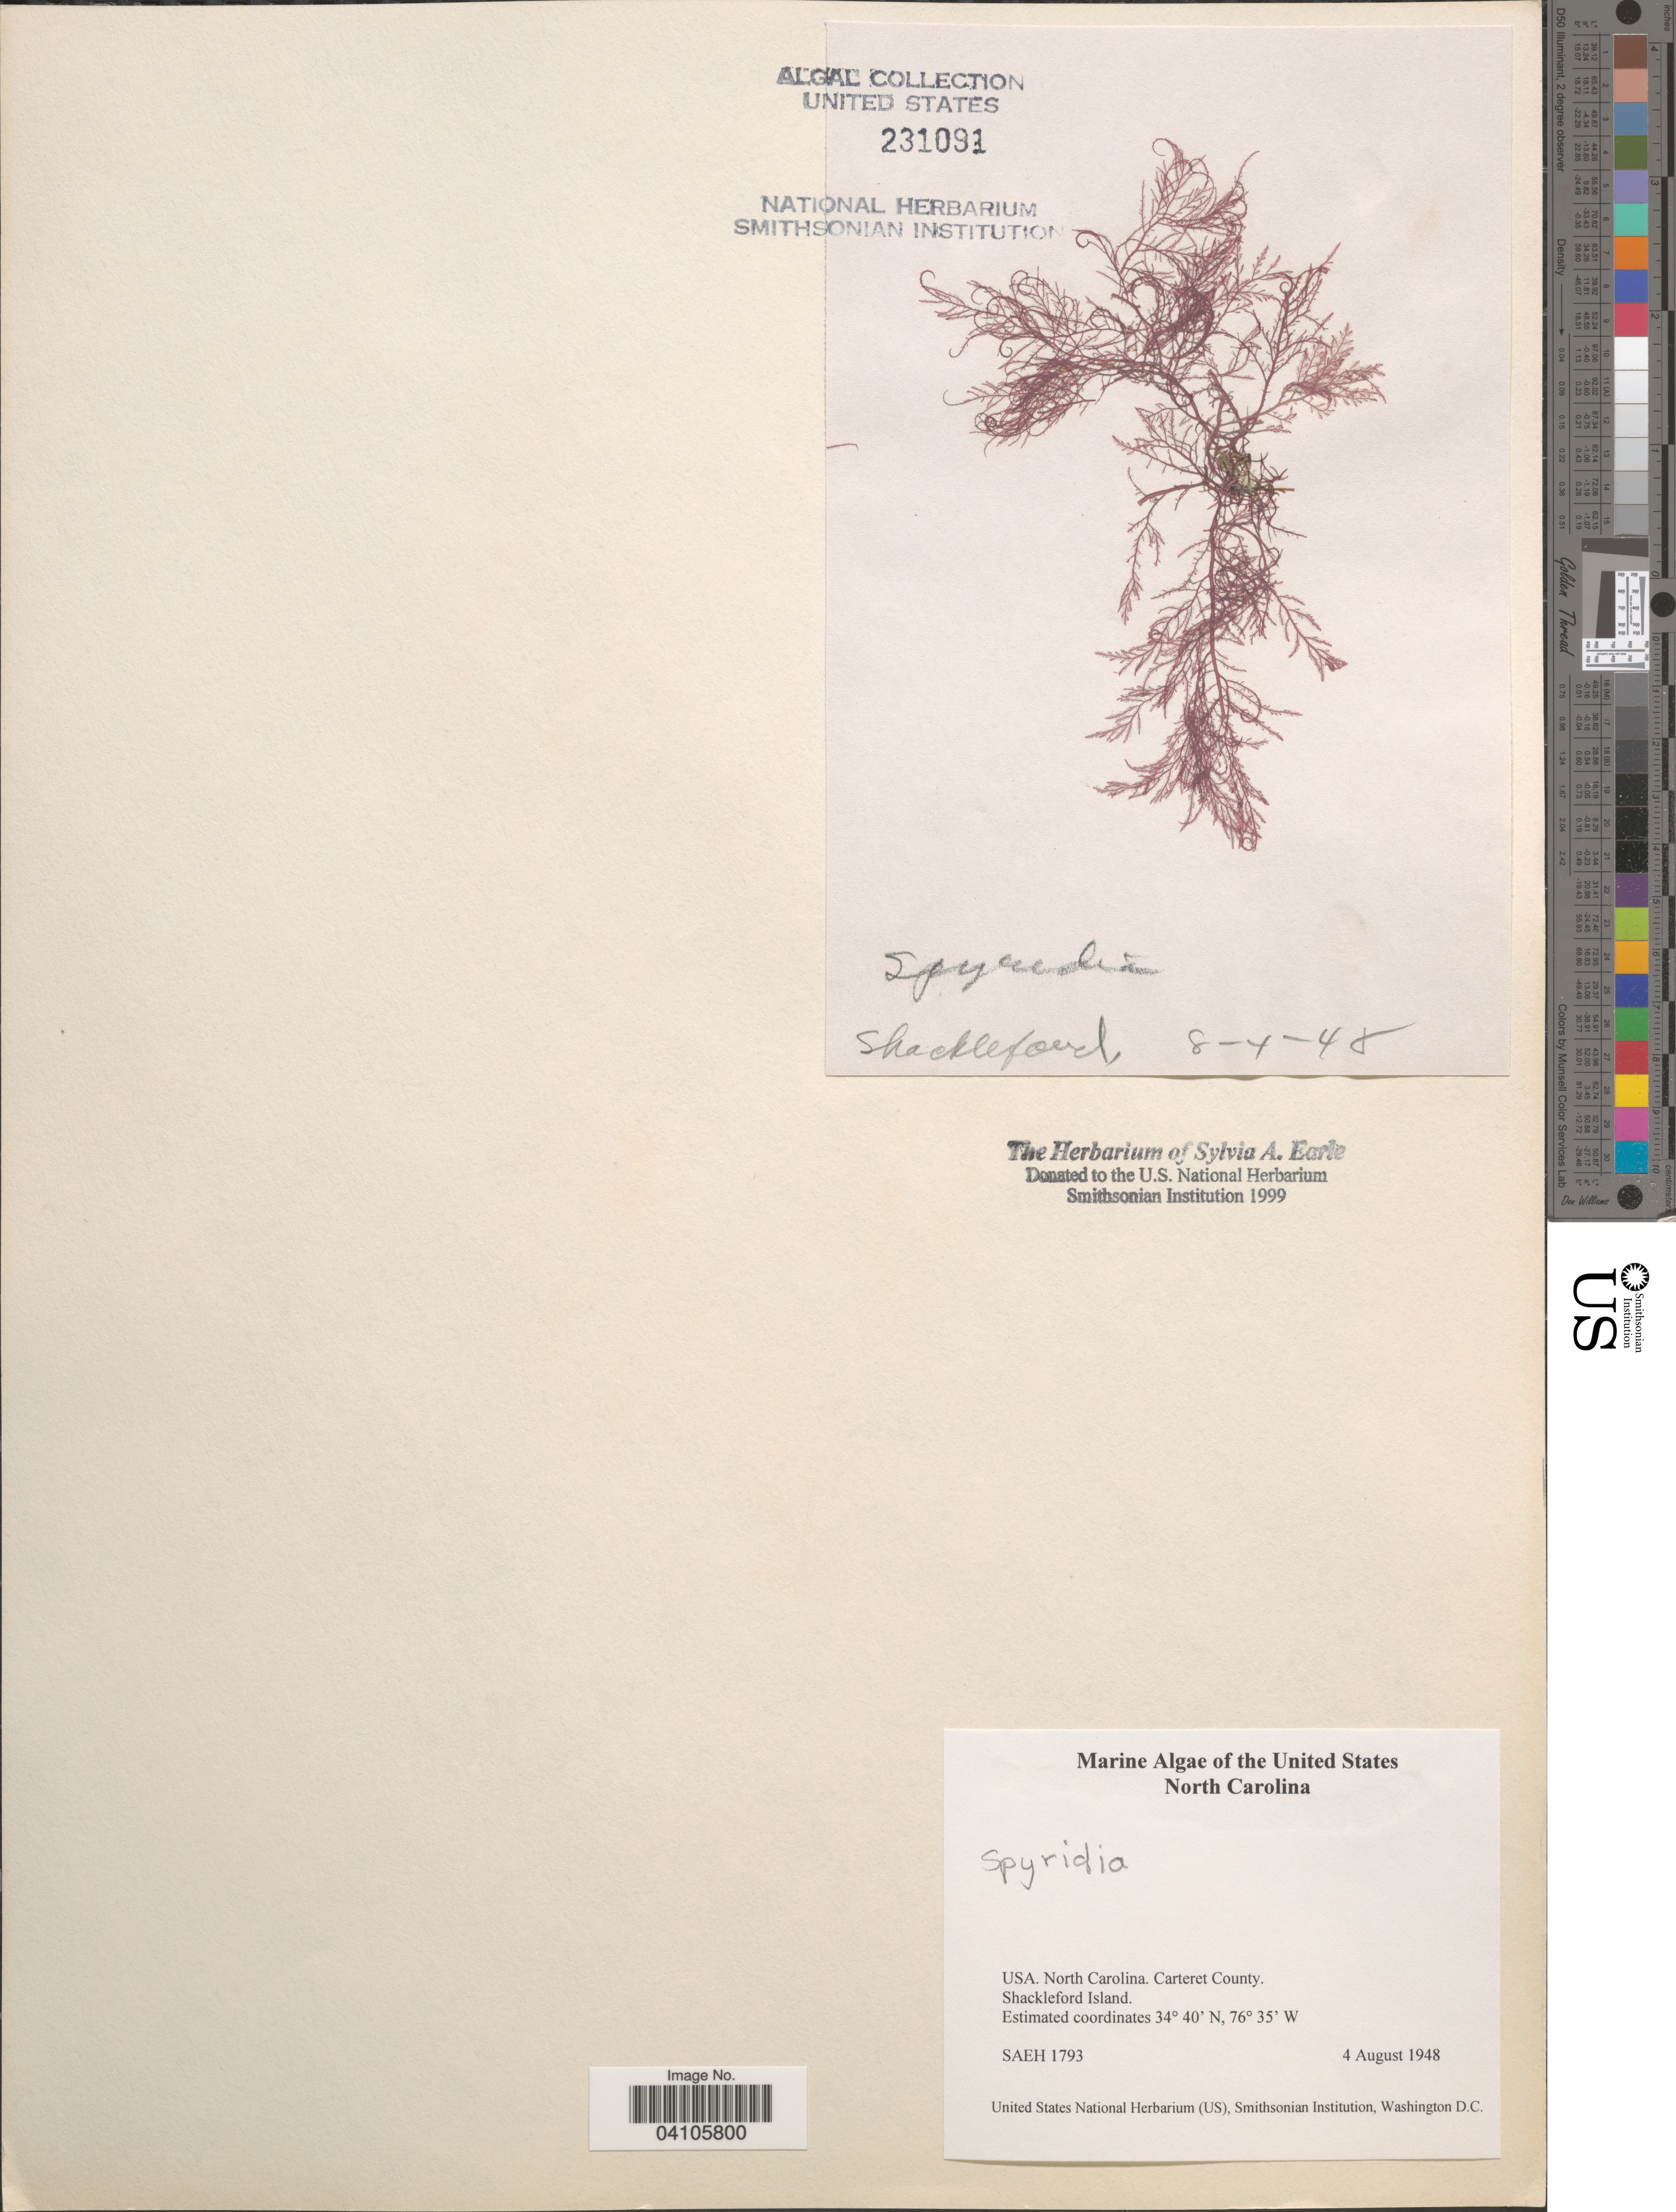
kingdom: Plantae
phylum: Rhodophyta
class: Florideophyceae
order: Ceramiales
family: Spyridiaceae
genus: Spyridia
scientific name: Spyridia sp.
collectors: Ex herb. Sylvia A. Earle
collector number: SAEH1793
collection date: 1948-08-04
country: United States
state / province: North Carolina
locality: Carteret County. Shackleford Island.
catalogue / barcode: US 231091